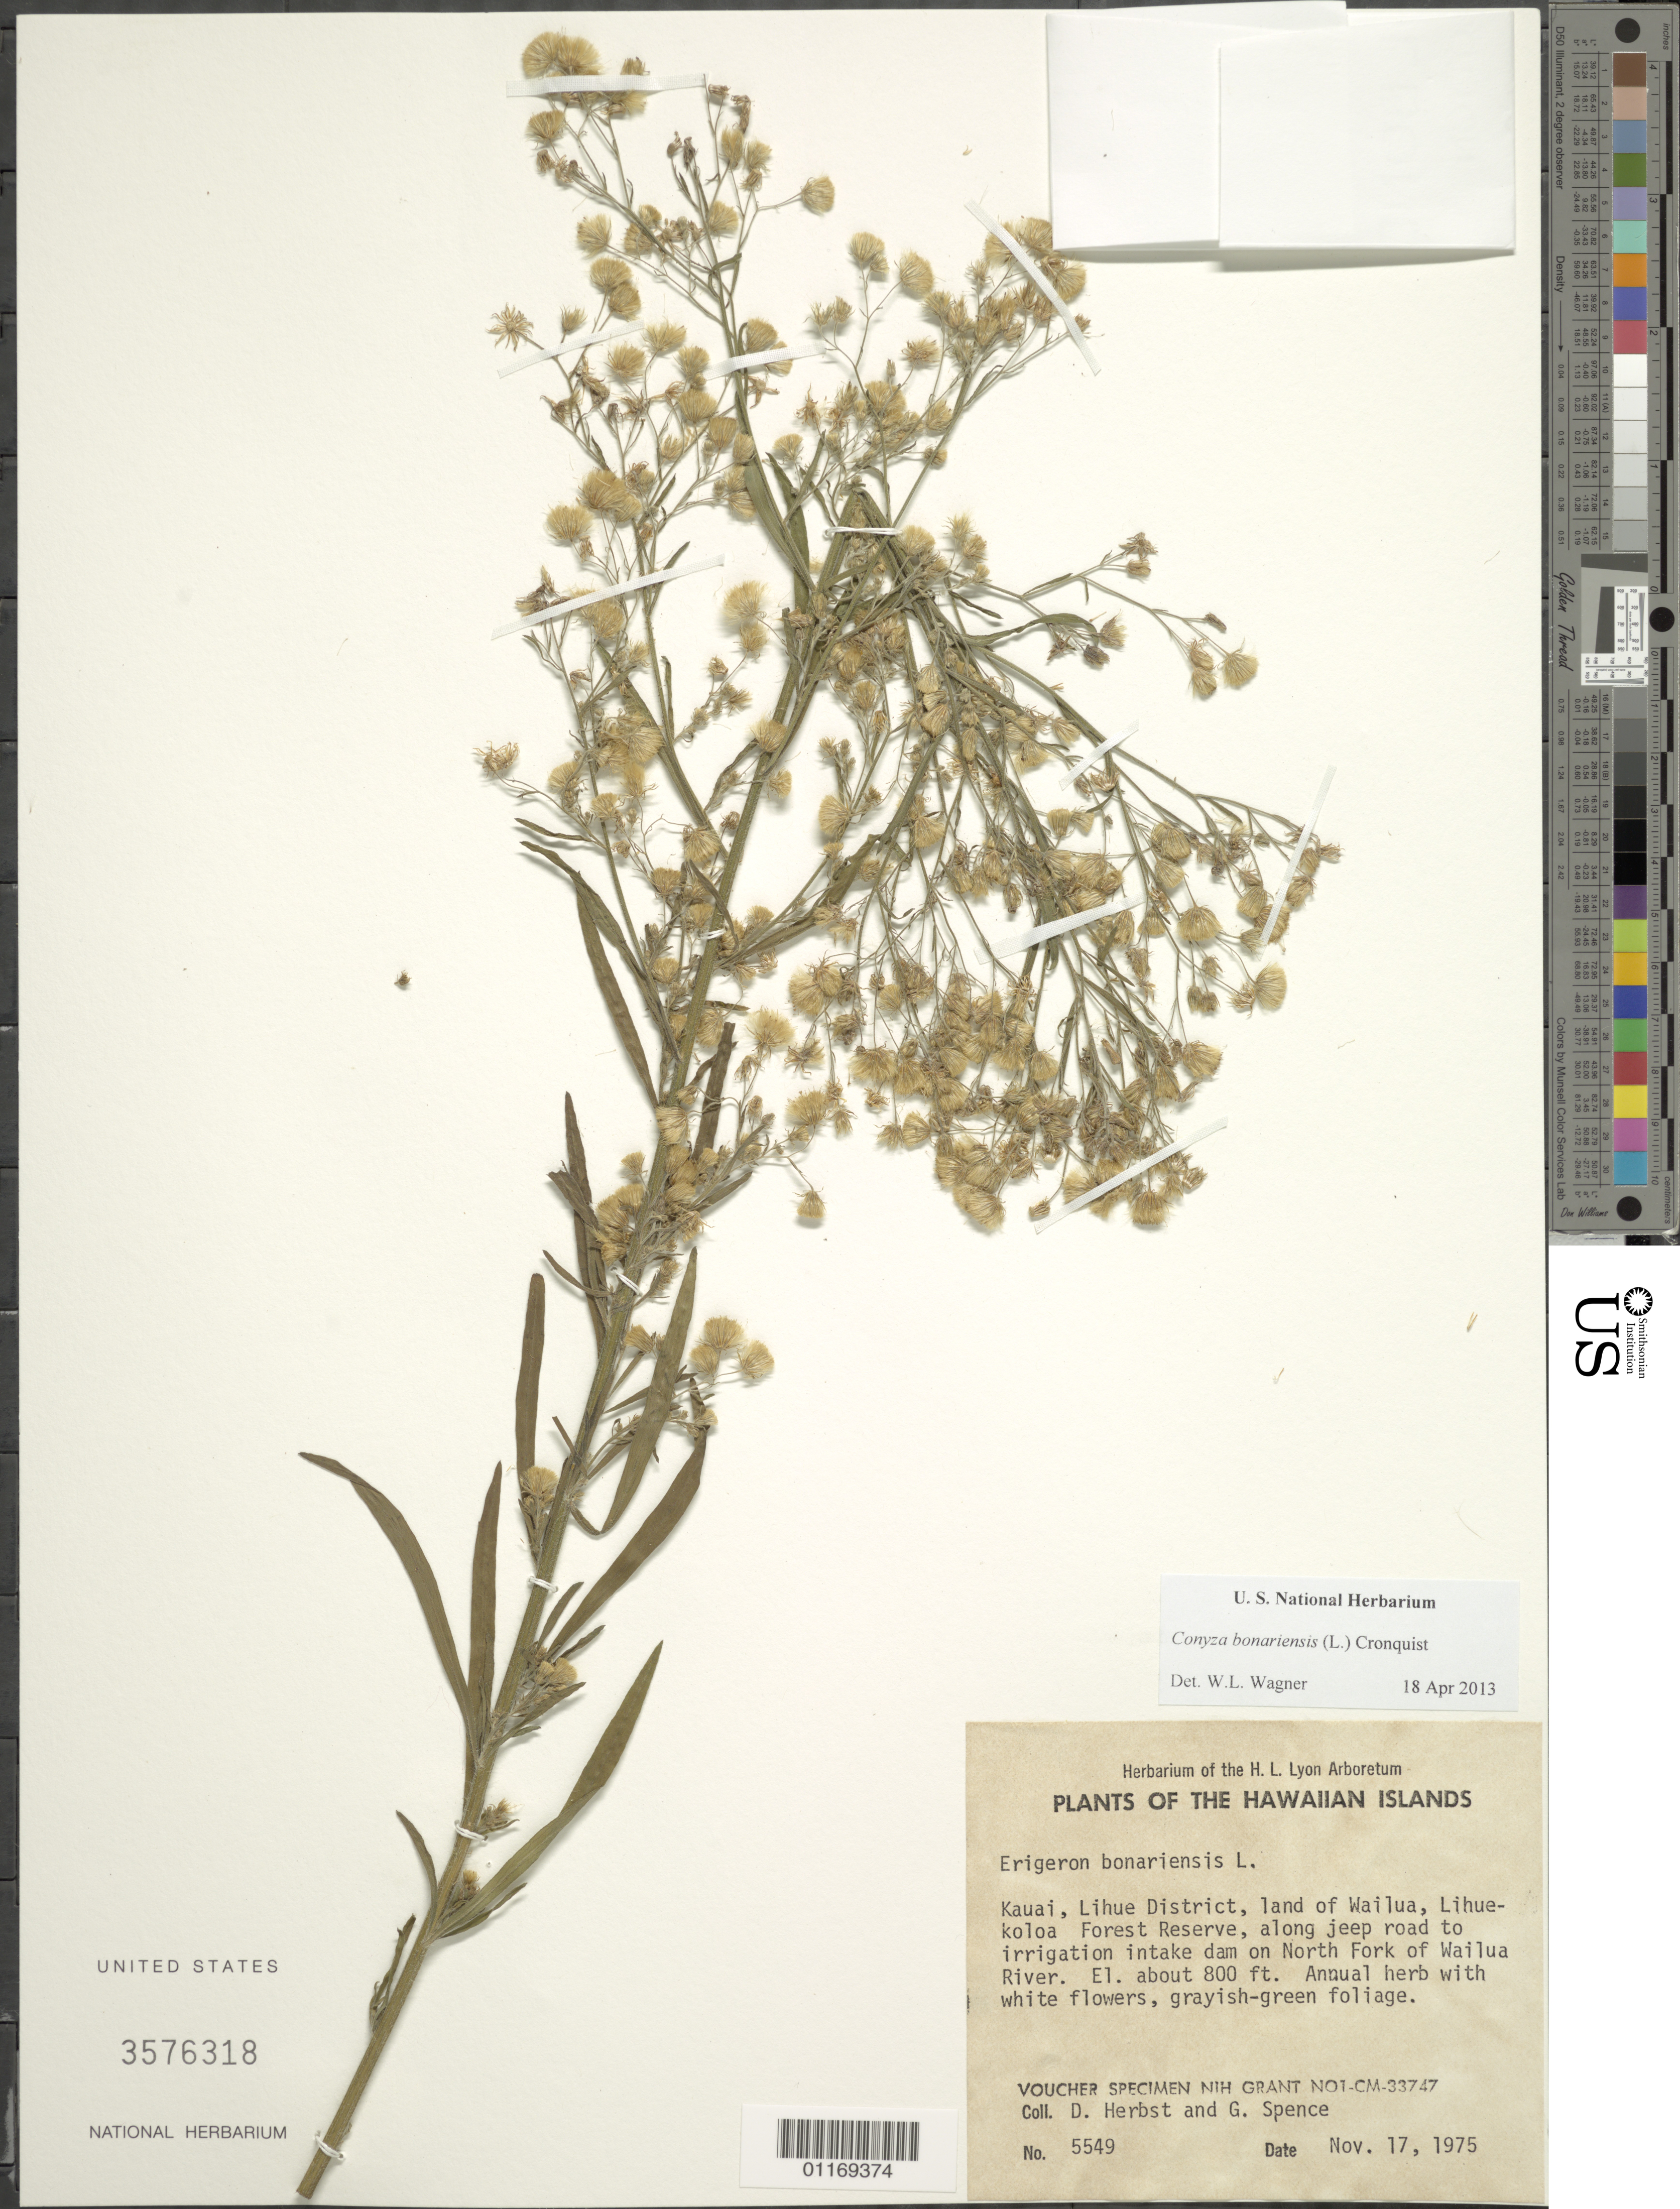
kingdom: Plantae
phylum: Tracheophyta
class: Magnoliopsida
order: Asterales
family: Asteraceae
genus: Erigeron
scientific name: Erigeron bonariensis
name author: L.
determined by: Wagner, W. L., (BOT), Smithsonian Institution - National Museum of Natural History (UNITED STATES)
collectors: D. R. Herbst & G. Spence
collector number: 5549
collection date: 1975-11-17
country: United States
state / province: Hawaii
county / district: Kauai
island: Kaua'i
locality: Lihue District, land of Wailua, Lihue-koloa Forest Reserve, along jeep road to irrigation intake dam on North Fork of Wailua River.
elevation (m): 244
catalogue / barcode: US 3576318